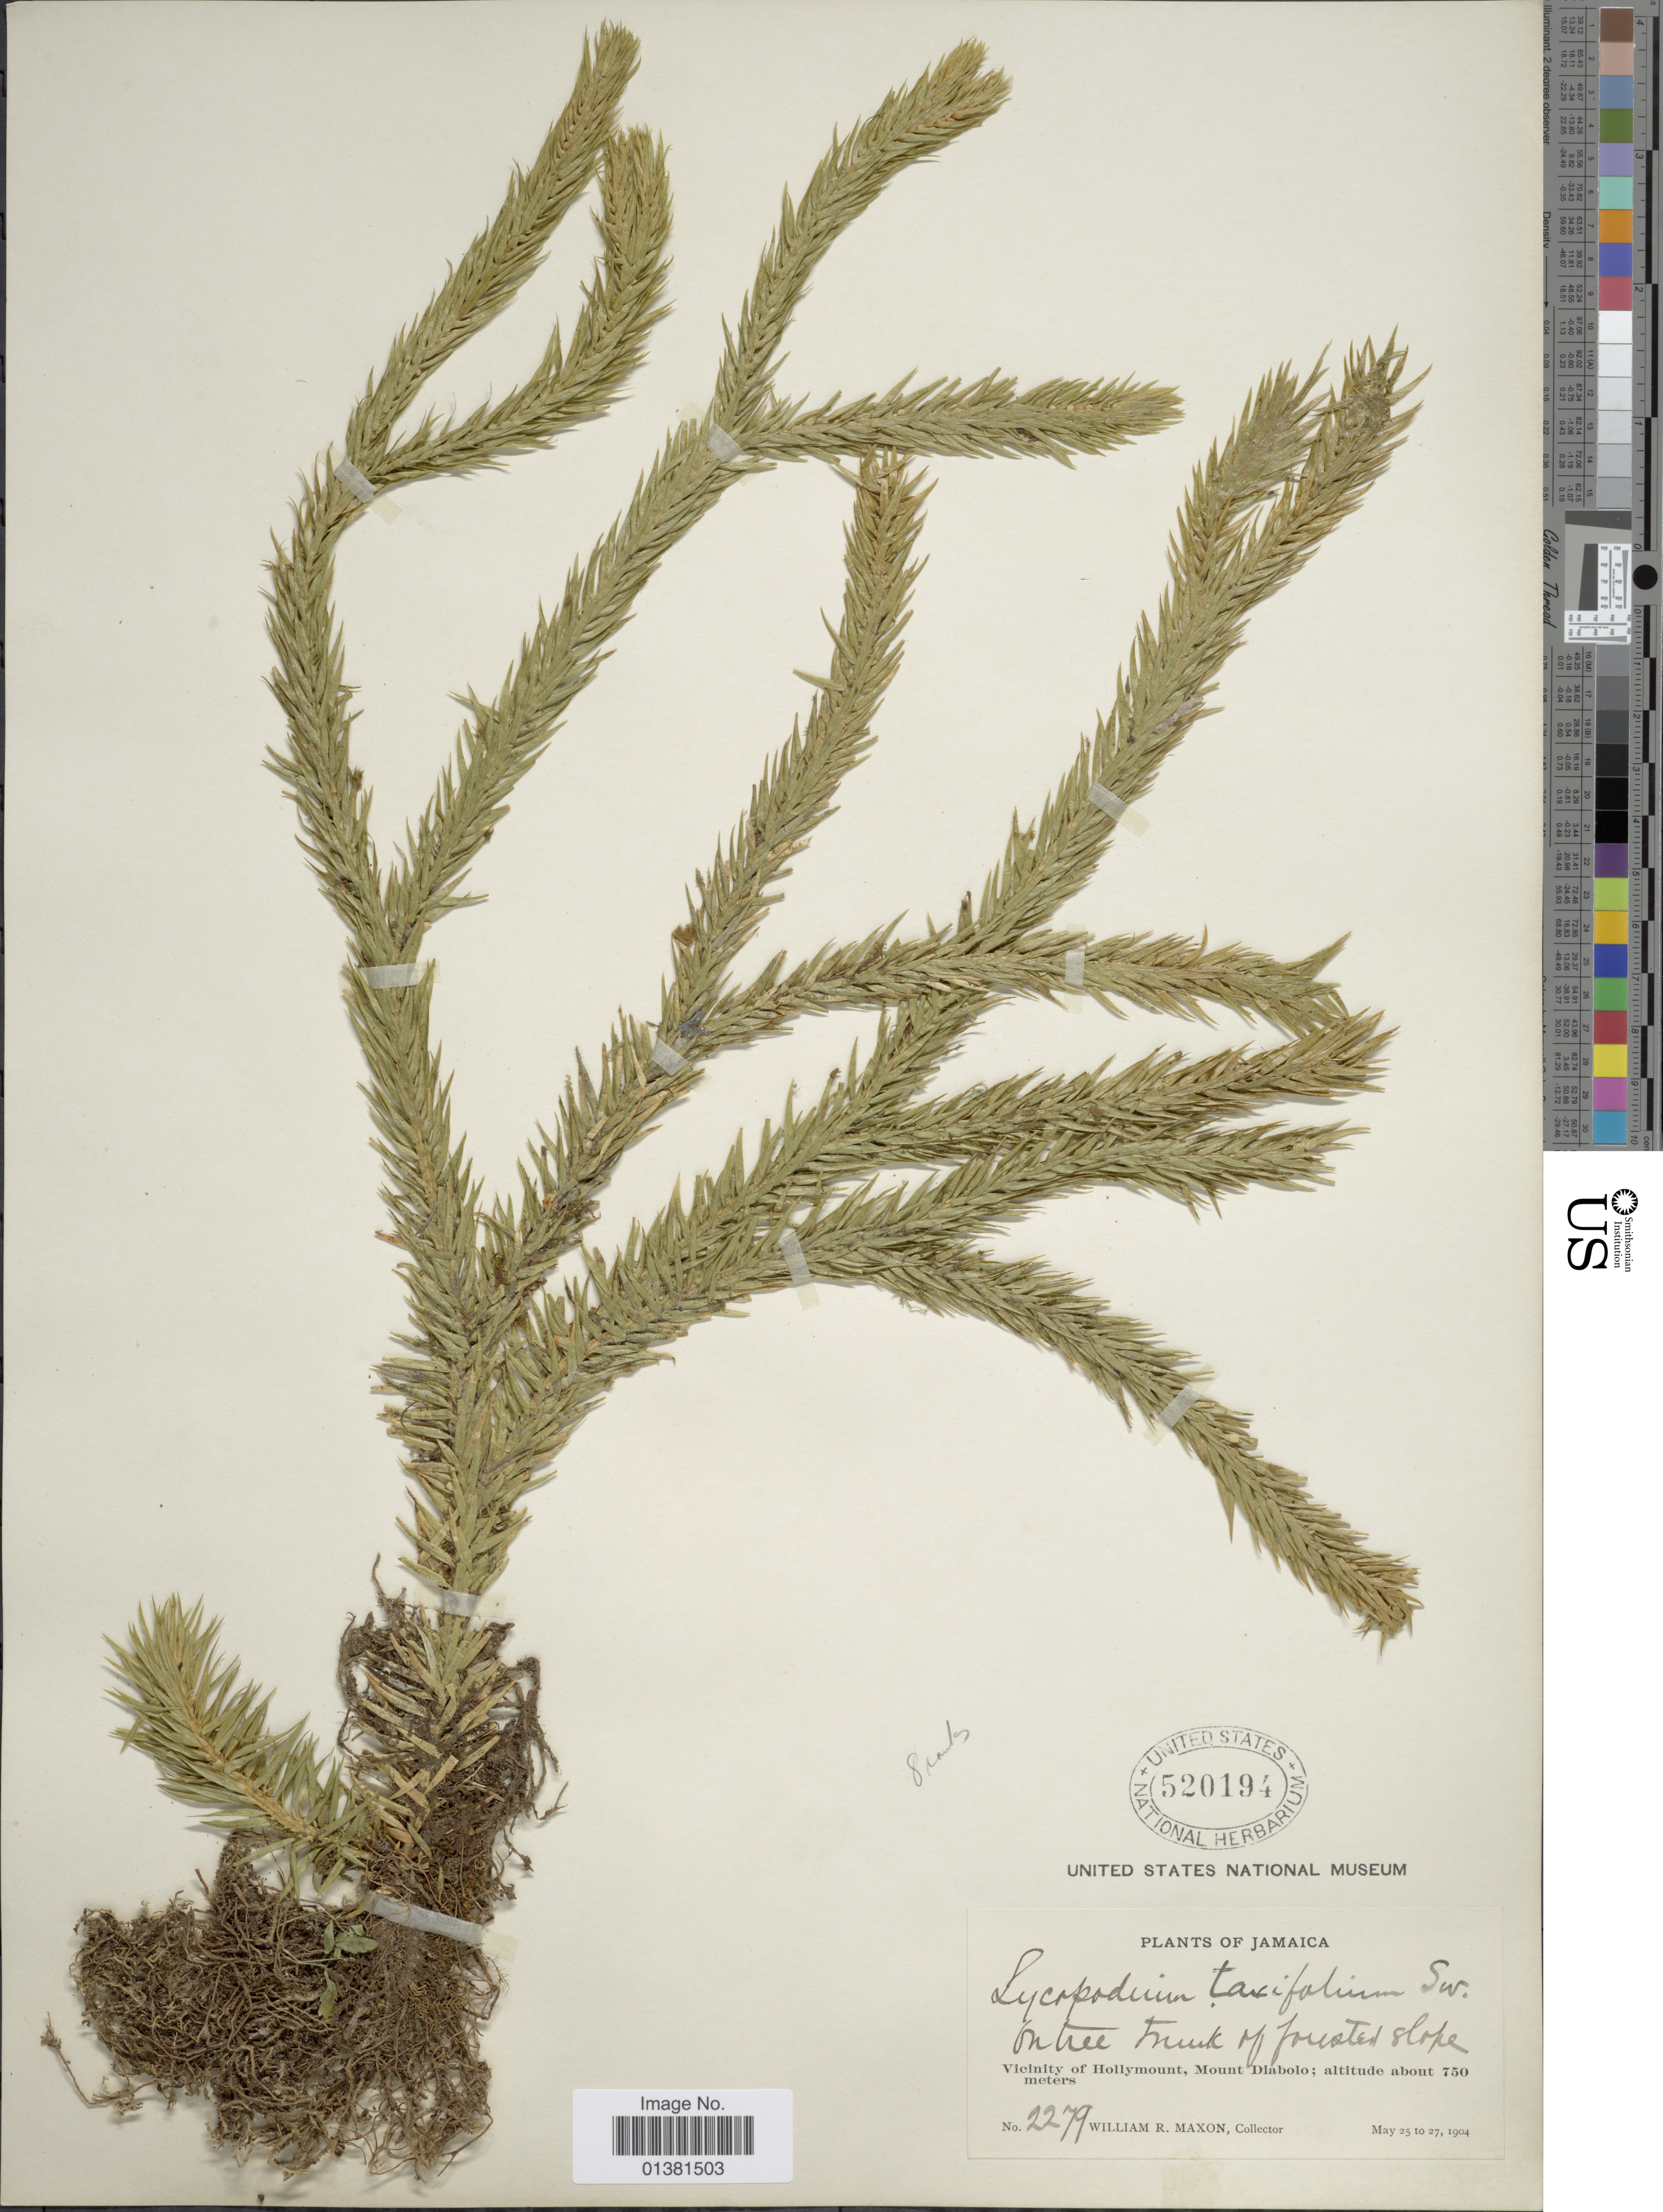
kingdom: Plantae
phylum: Tracheophyta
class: Lycopodiopsida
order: Lycopodiales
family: Lycopodiaceae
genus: Phlegmariurus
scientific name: Phlegmariurus taxifolius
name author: (Sw.) Á. Löve & D. Löve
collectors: W. R. Maxon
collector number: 2279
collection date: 1904-05-25/1904-05-27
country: Jamaica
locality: Vicinity of Hollymount, Mount Diabolo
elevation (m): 750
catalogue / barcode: US 520194